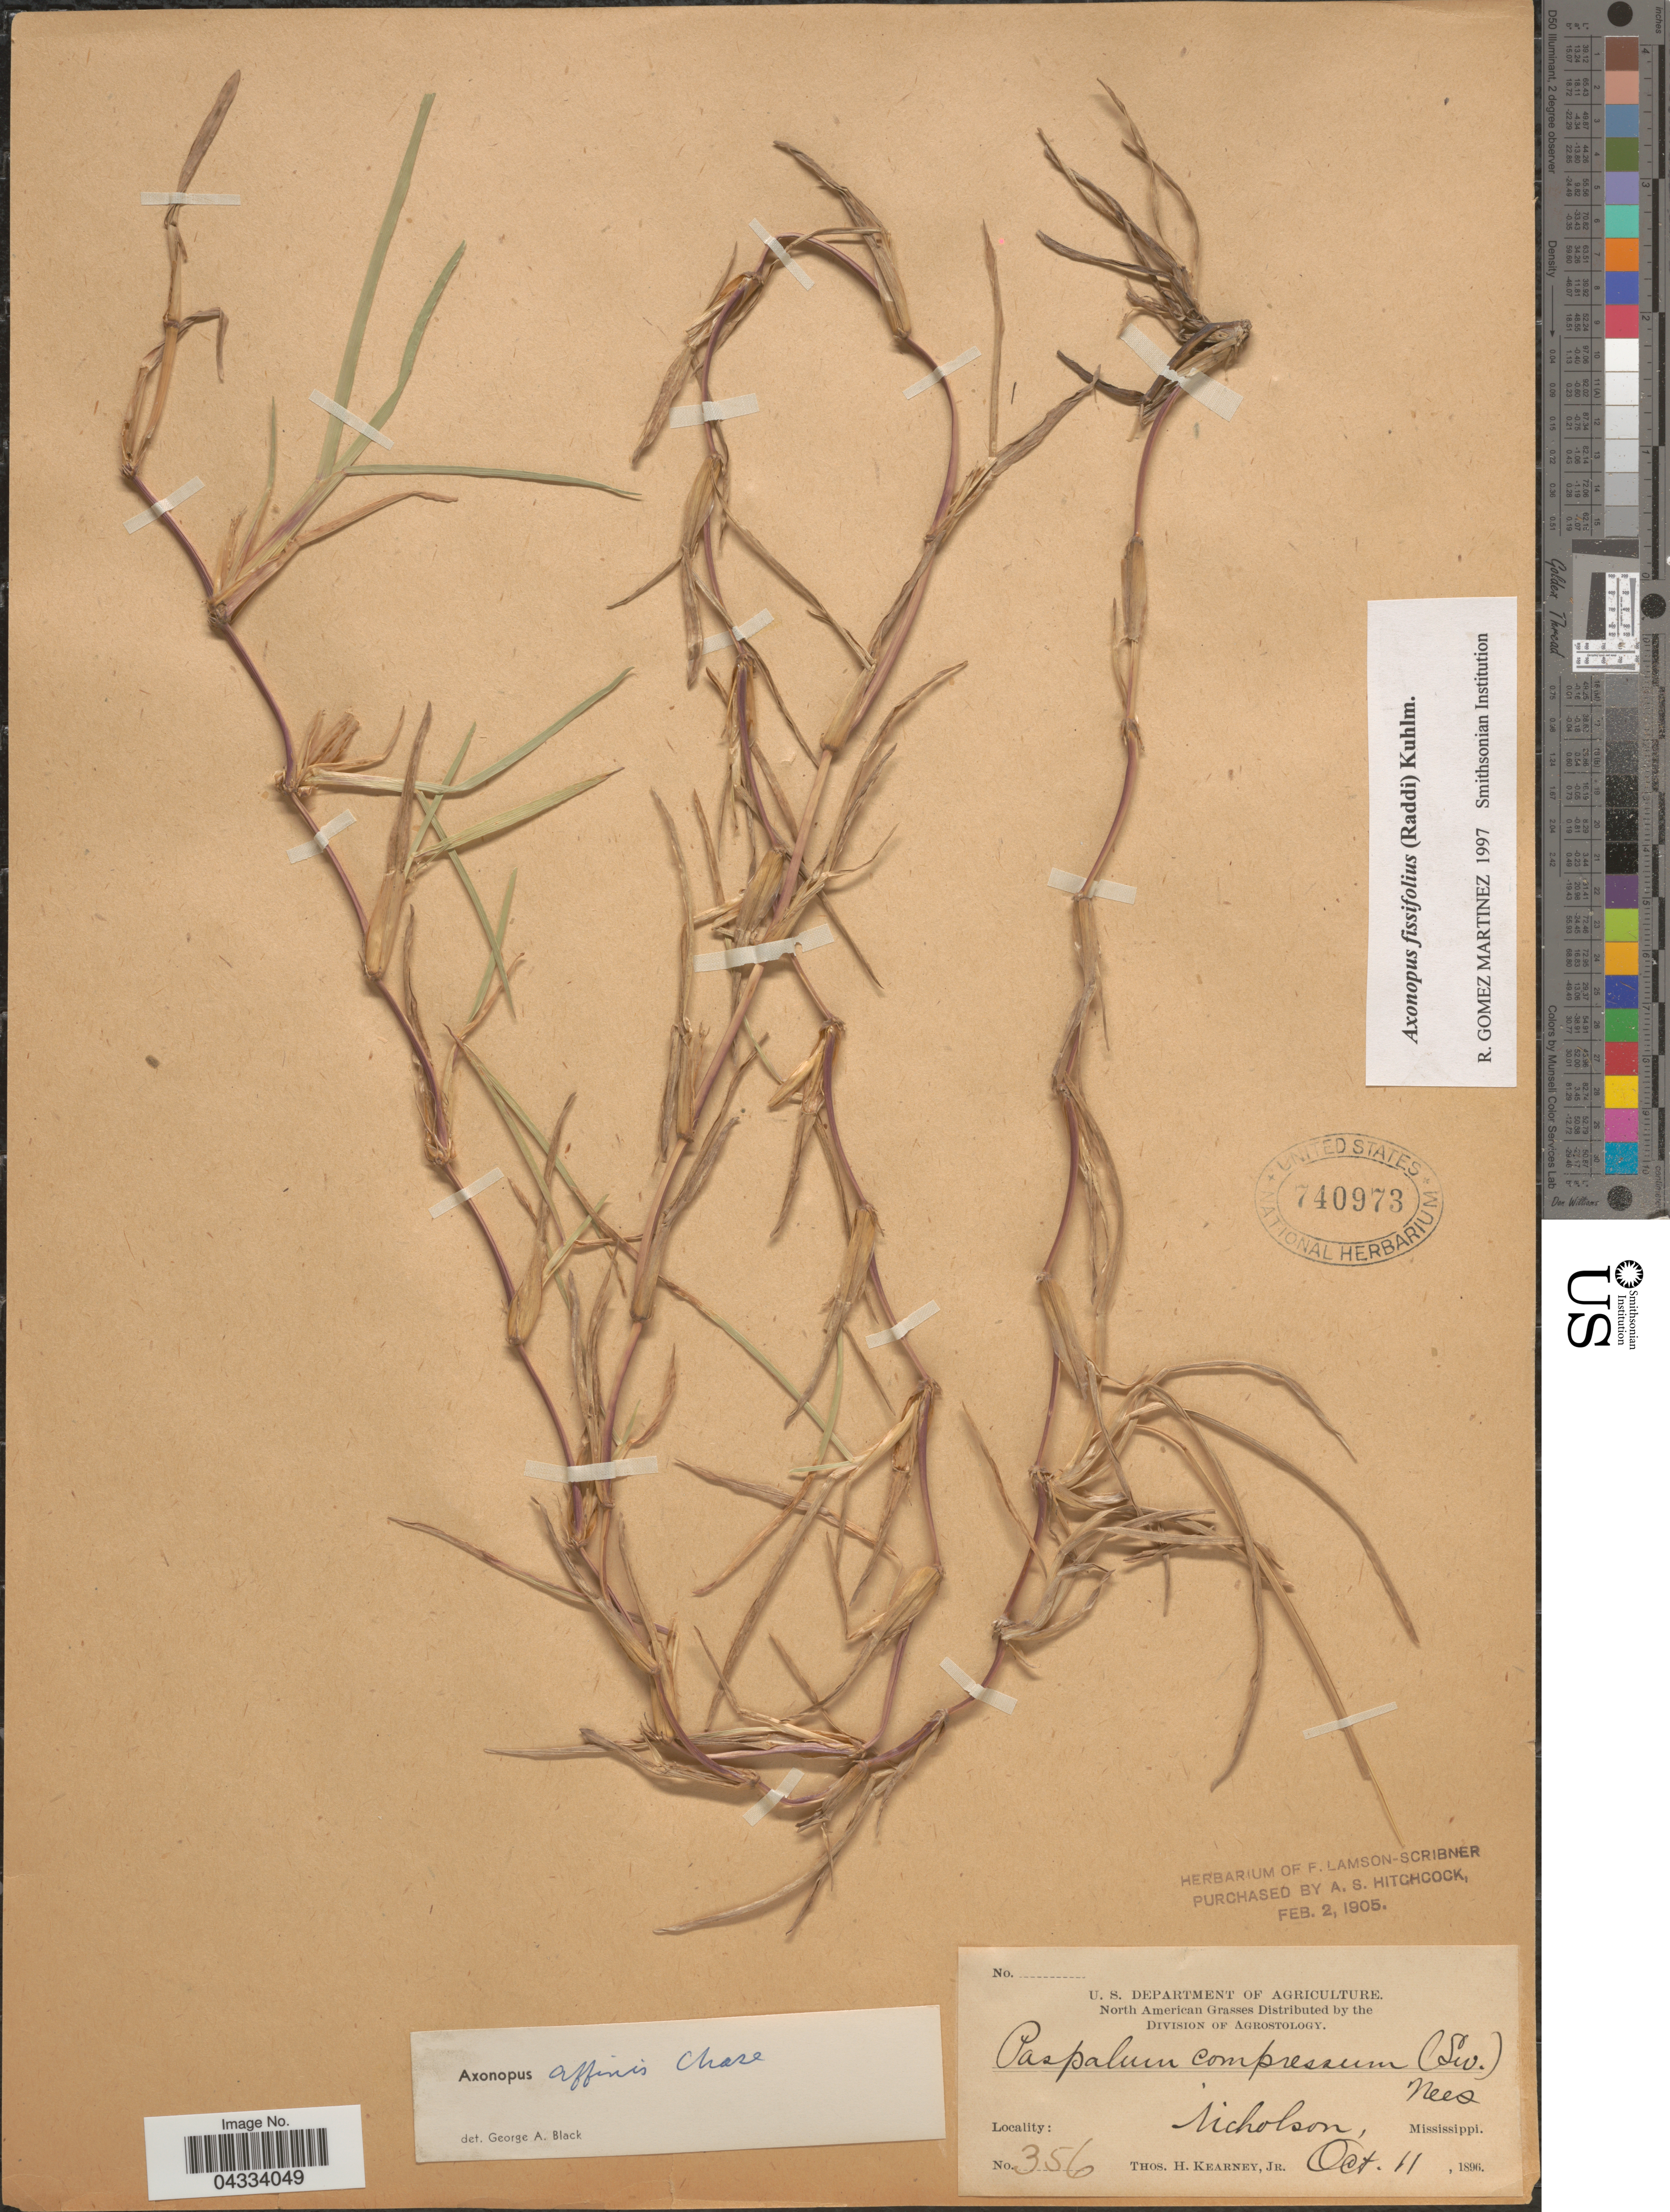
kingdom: Plantae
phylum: Tracheophyta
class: Liliopsida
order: Poales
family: Poaceae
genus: Axonopus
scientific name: Axonopus fissifolius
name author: (Raddi) Kuhlm.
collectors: T. H. Kearney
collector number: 356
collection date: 1896-10-11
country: United States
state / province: Mississippi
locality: Nicholson.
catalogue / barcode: US 740973